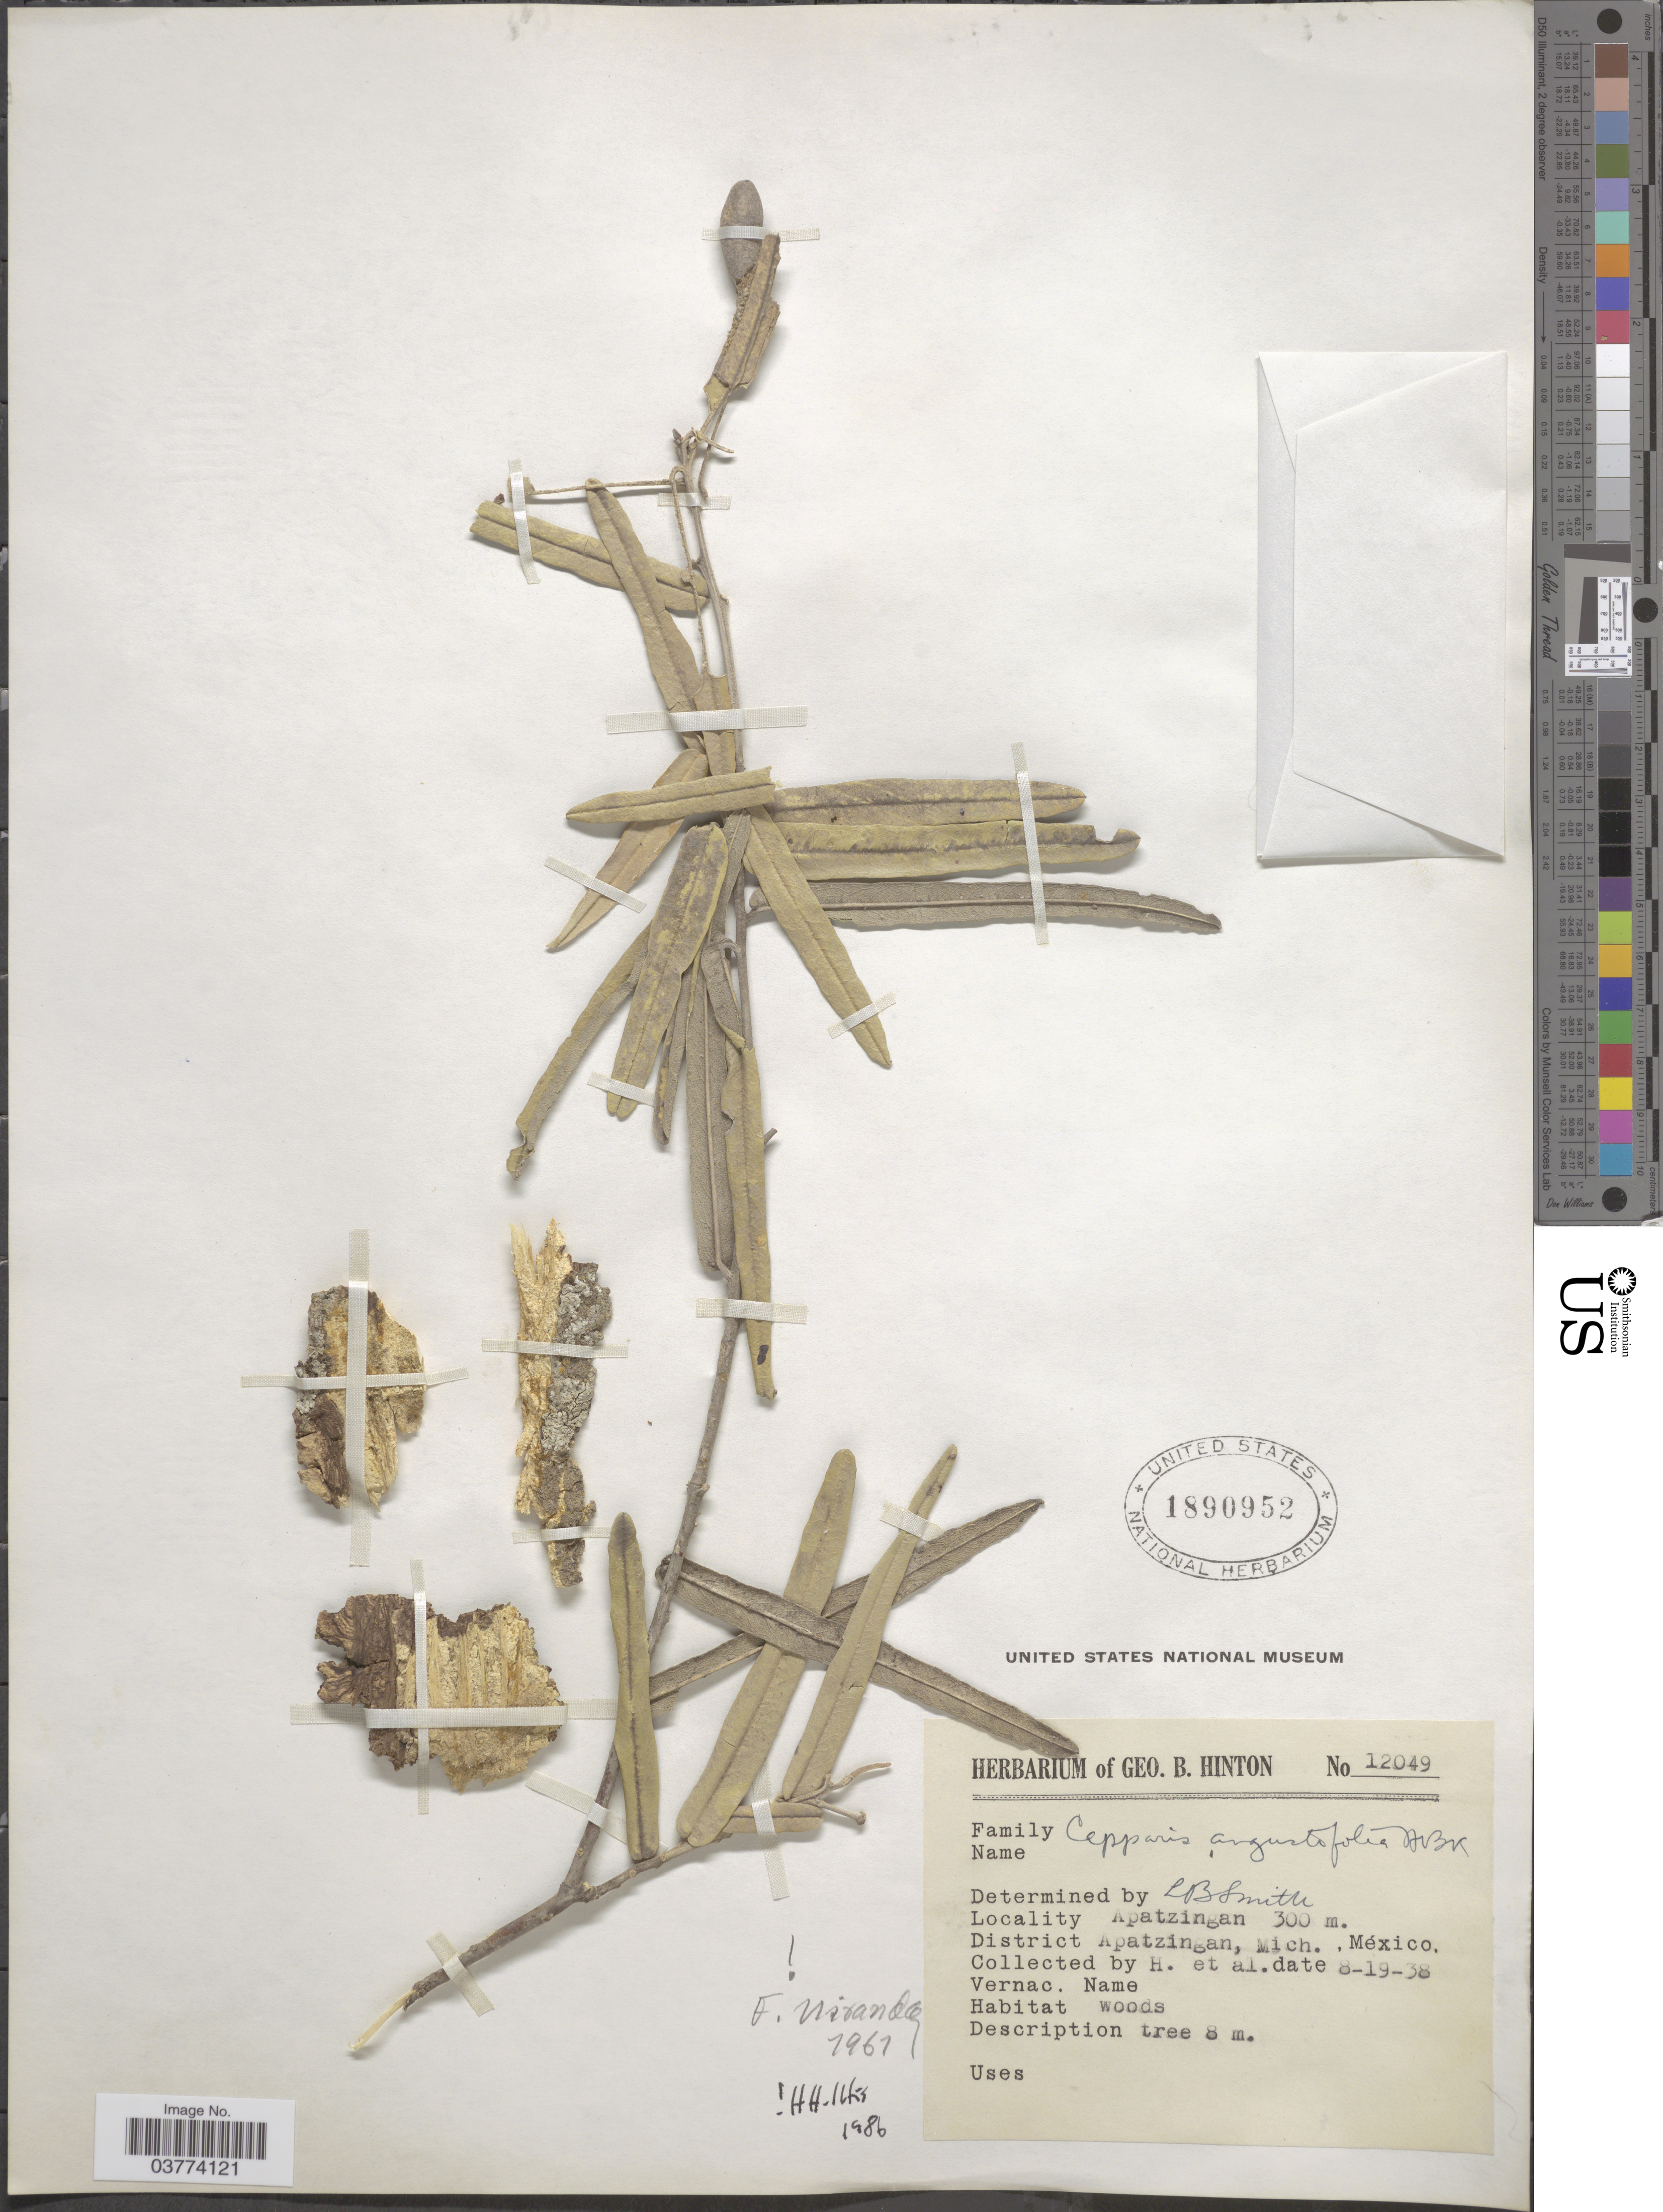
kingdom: Plantae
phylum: Tracheophyta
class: Magnoliopsida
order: Brassicales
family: Capparaceae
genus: Quadrella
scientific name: Quadrella angustifolia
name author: (Kunth) Iltis & Cornejo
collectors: G. B. Hinton & et al.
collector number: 12049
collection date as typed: Transcribed d/m/y: 19/8/38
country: Mexico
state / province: Michoacán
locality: Apatzingan. District Apatzingan.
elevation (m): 300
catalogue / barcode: US 1890952